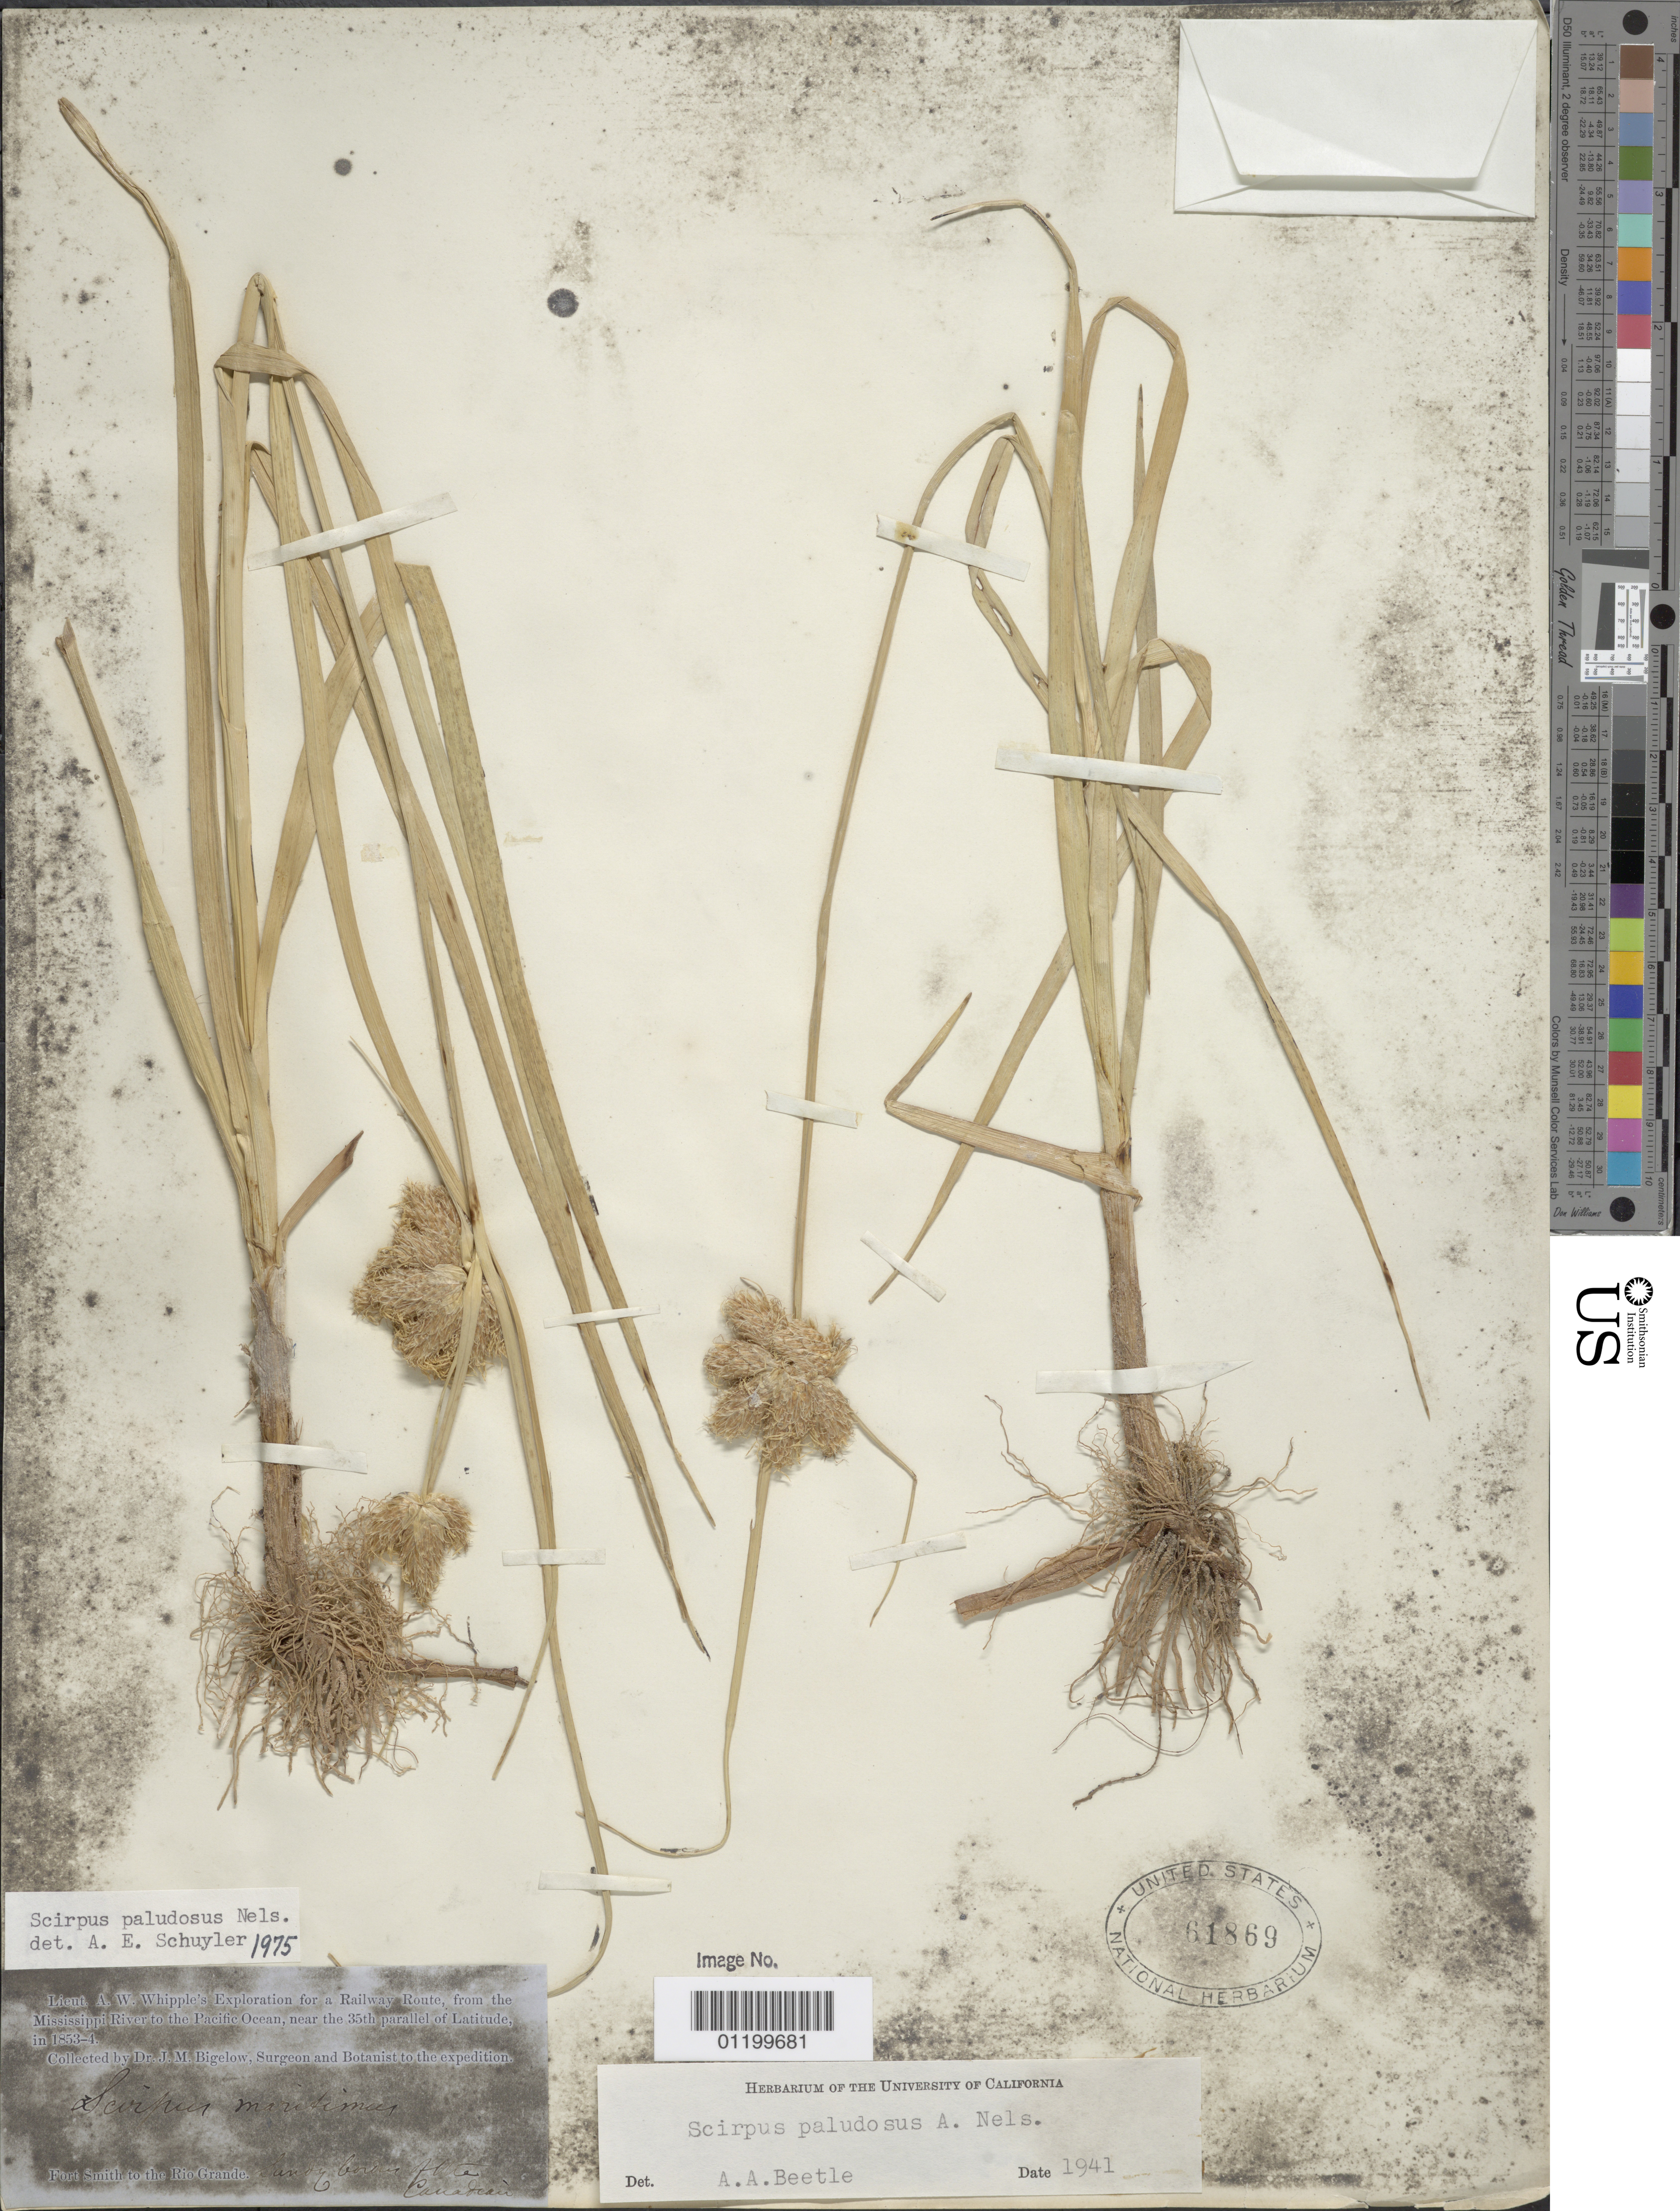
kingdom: Plantae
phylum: Tracheophyta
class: Liliopsida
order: Poales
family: Cyperaceae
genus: Bolboschoenus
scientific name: Bolboschoenus maritimus subsp. paludosus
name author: (A. Nelson) T. Koyama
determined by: Strong, Mark T., (BOT), Smithsonian Institution - National Museum of Natural History (UNITED STATES)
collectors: J. M. Bigelow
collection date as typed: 1853 to -- --- 1854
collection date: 1853/1854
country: United States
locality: Fort Smith to the Rio Grande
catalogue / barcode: US 61869